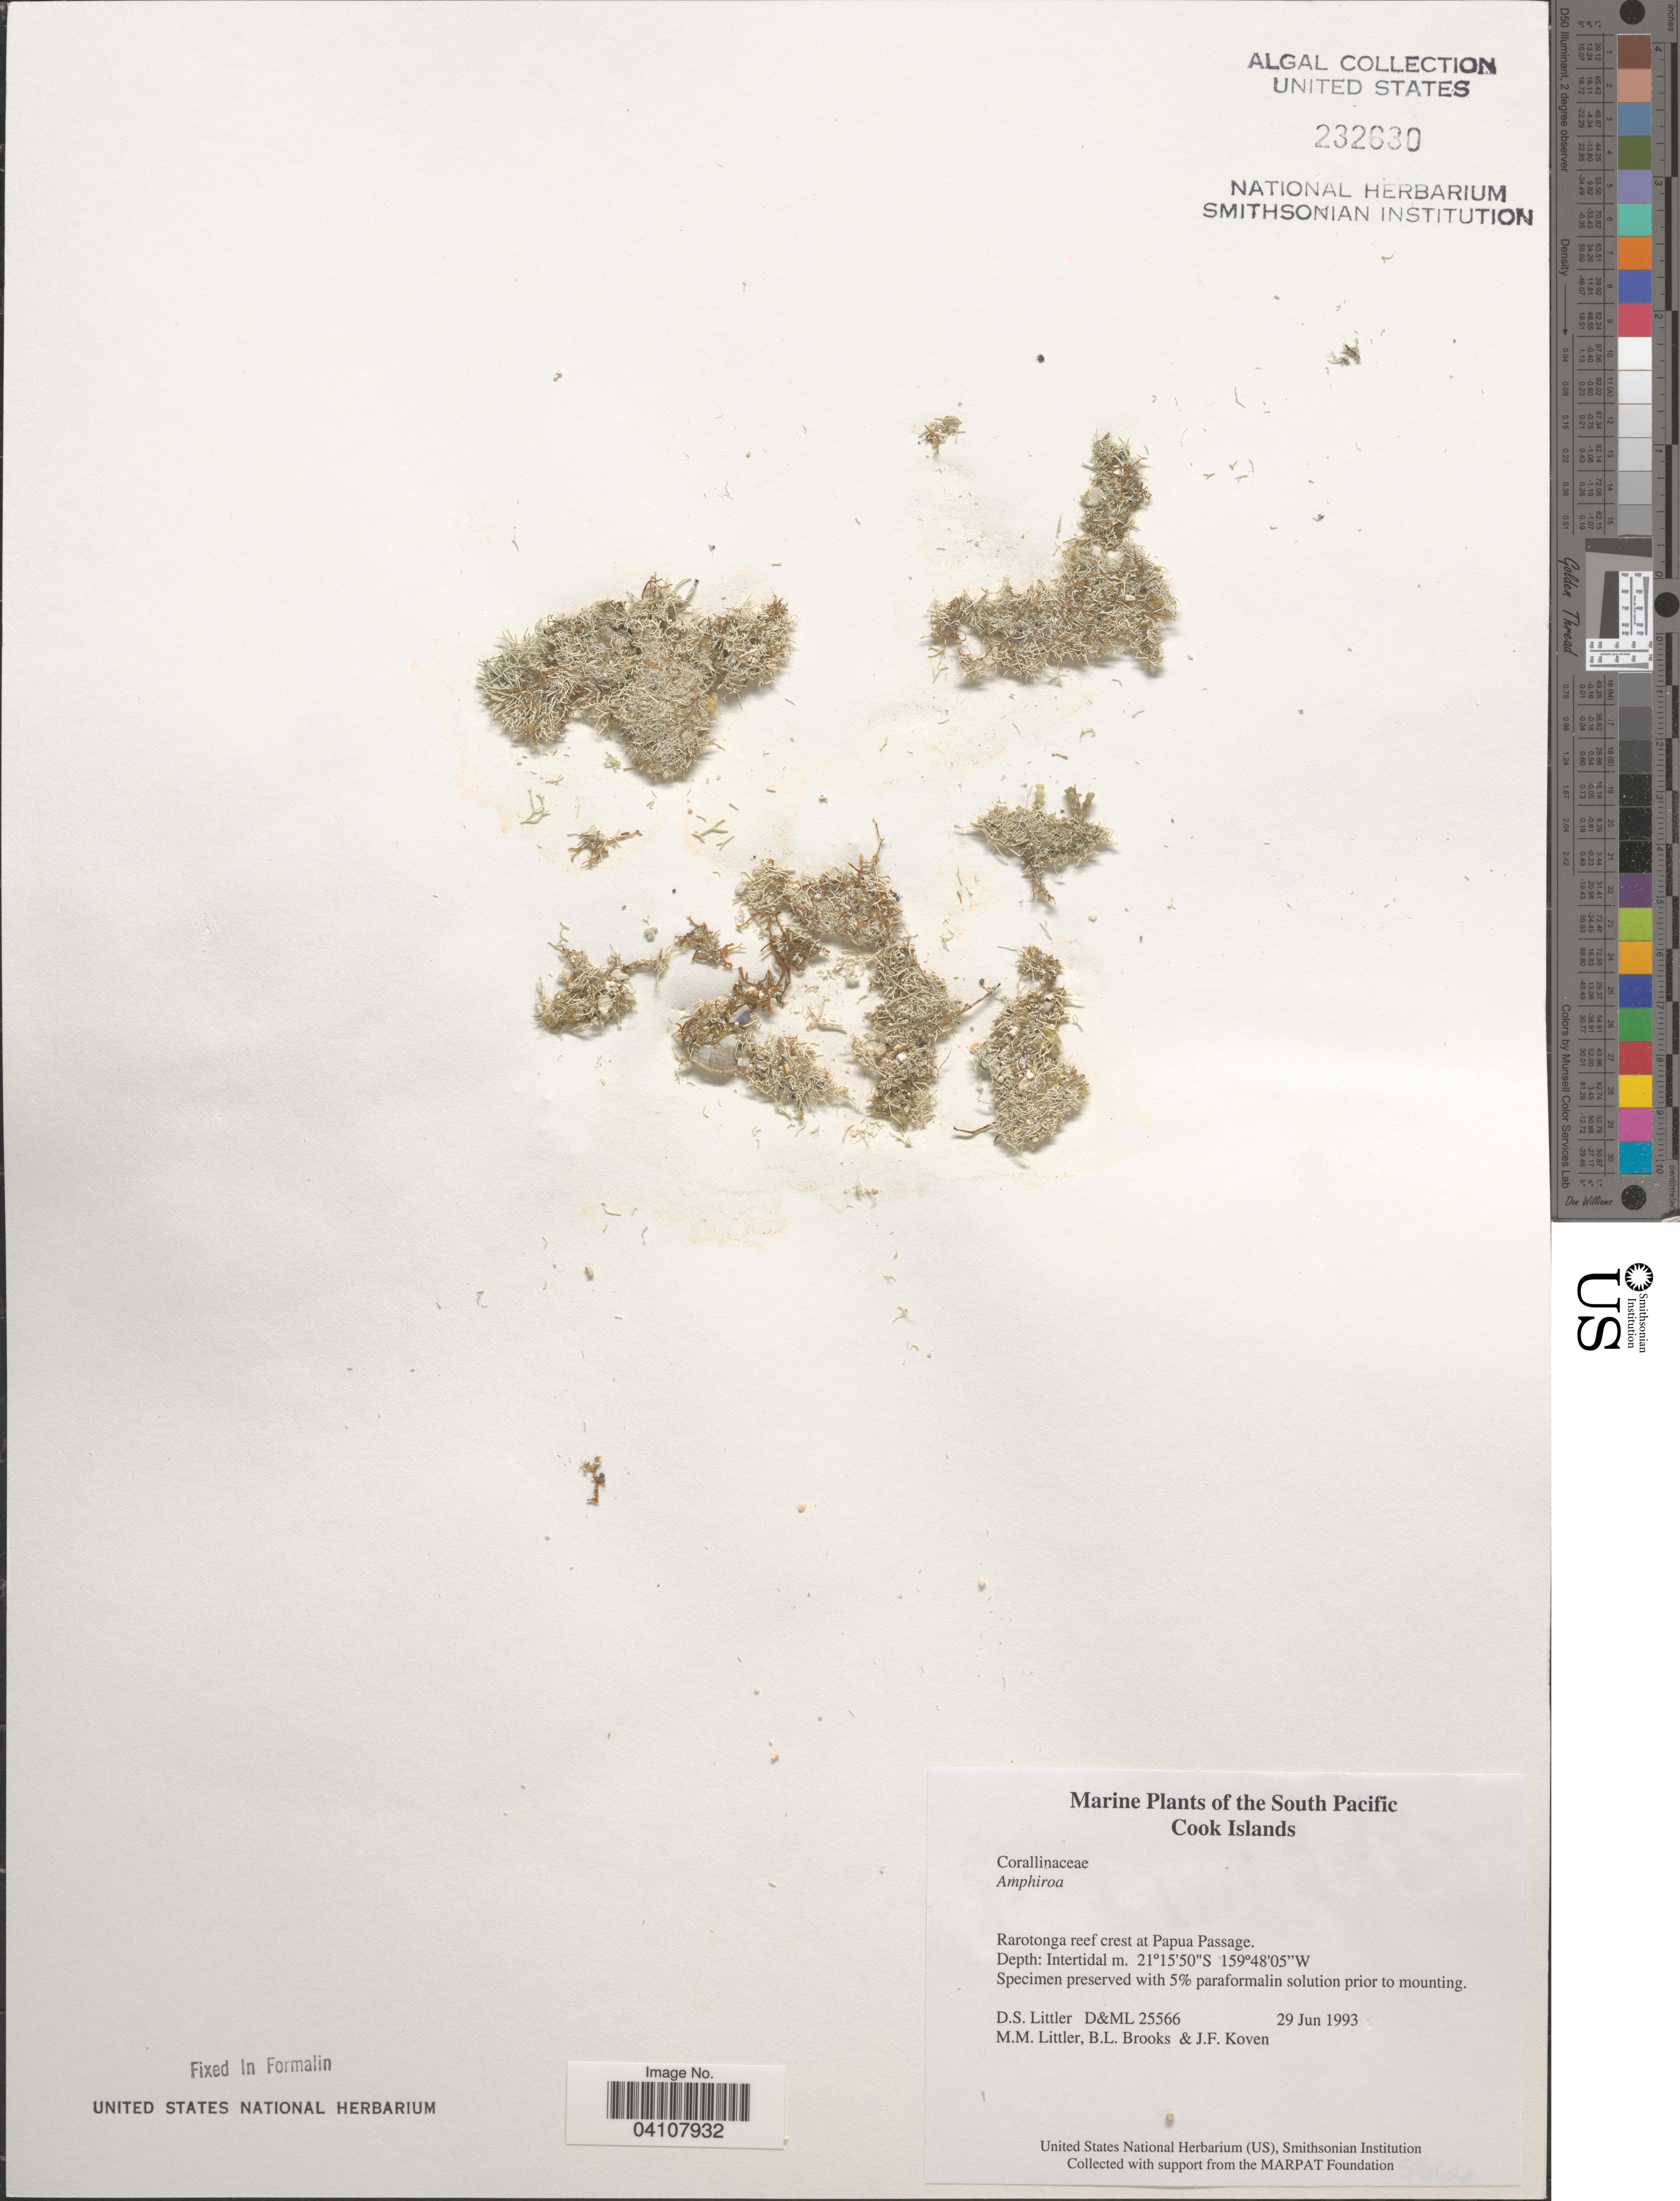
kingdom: Plantae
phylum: Rhodophyta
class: Florideophyceae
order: Corallinales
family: Lithophyllaceae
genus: Amphiroa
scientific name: Amphiroa sp.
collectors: D. S. Littler, B. Brooks & J. Koven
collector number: D&ML25566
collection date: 1993-06-29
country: Cook Islands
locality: The South Pacific. Rarotonga reef crest at Papua Passage.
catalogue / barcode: US 232630